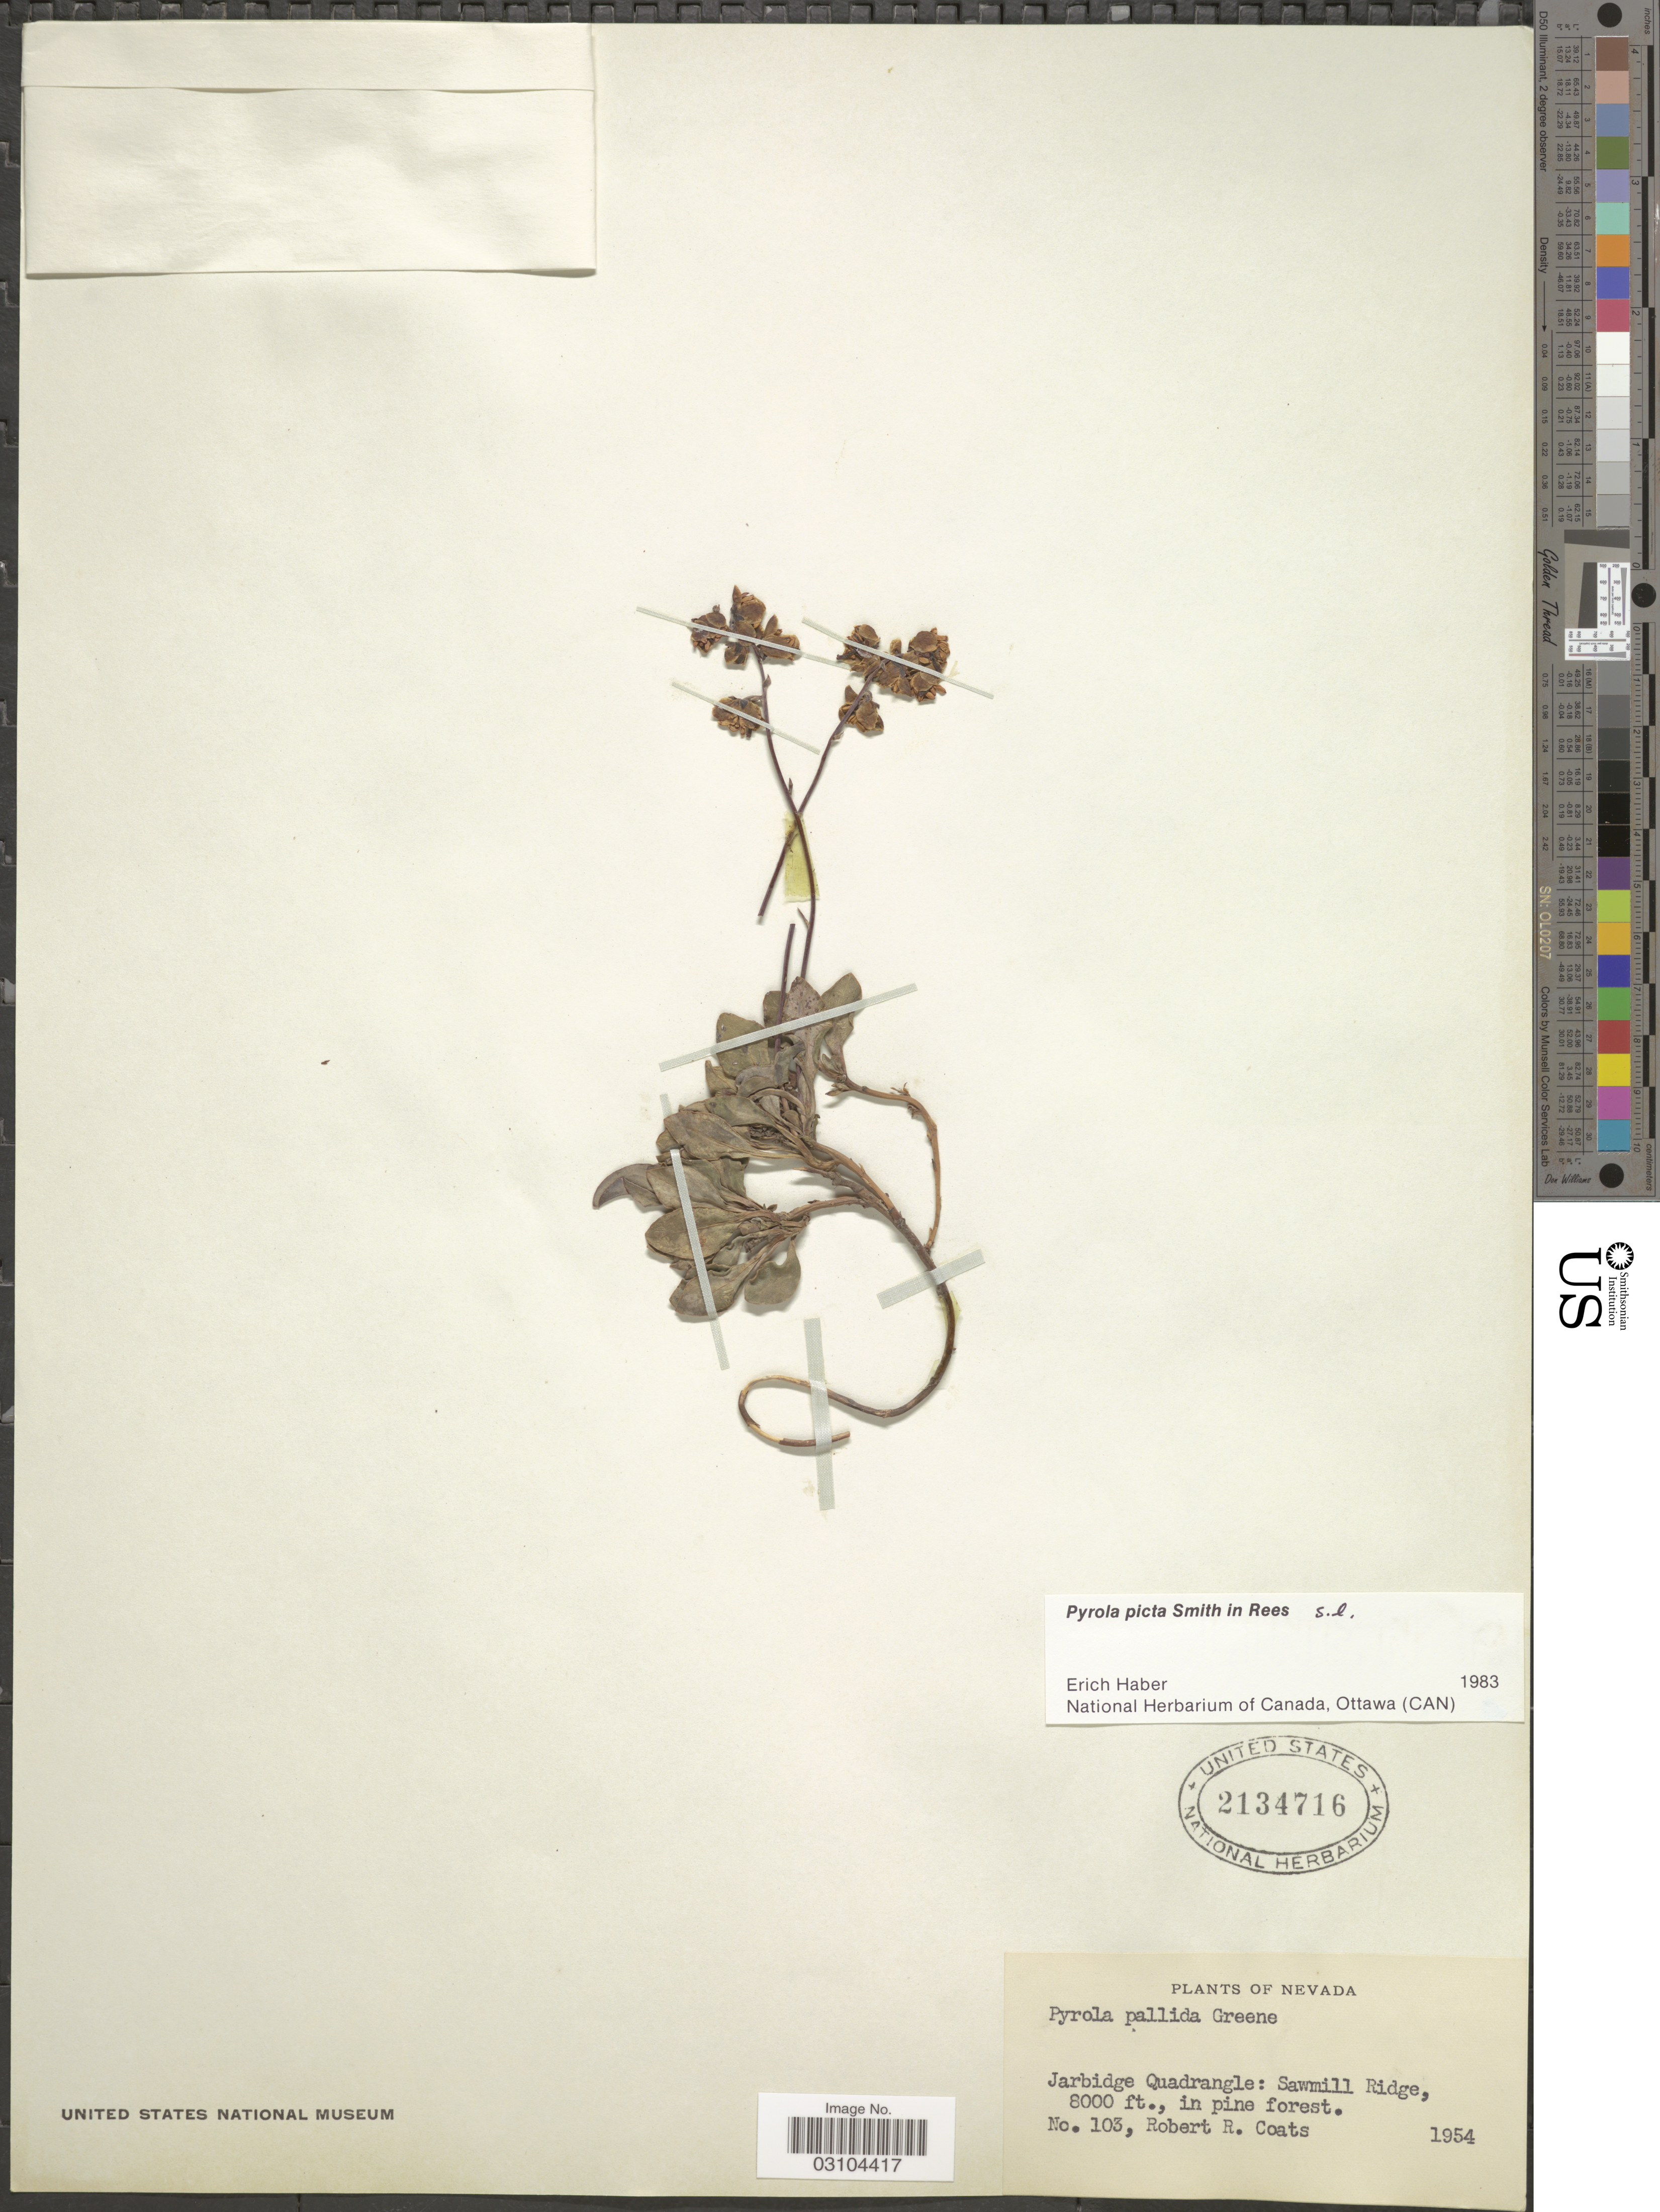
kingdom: Plantae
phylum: Tracheophyta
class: Magnoliopsida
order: Ericales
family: Ericaceae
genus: Pyrola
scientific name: Pyrola picta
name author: Sm. in Rees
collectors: R. Coats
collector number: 103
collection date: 1954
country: United States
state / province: Nevada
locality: Jarbridge Quadrangle: Sawmill Ridge.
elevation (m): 2438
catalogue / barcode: US 2134716